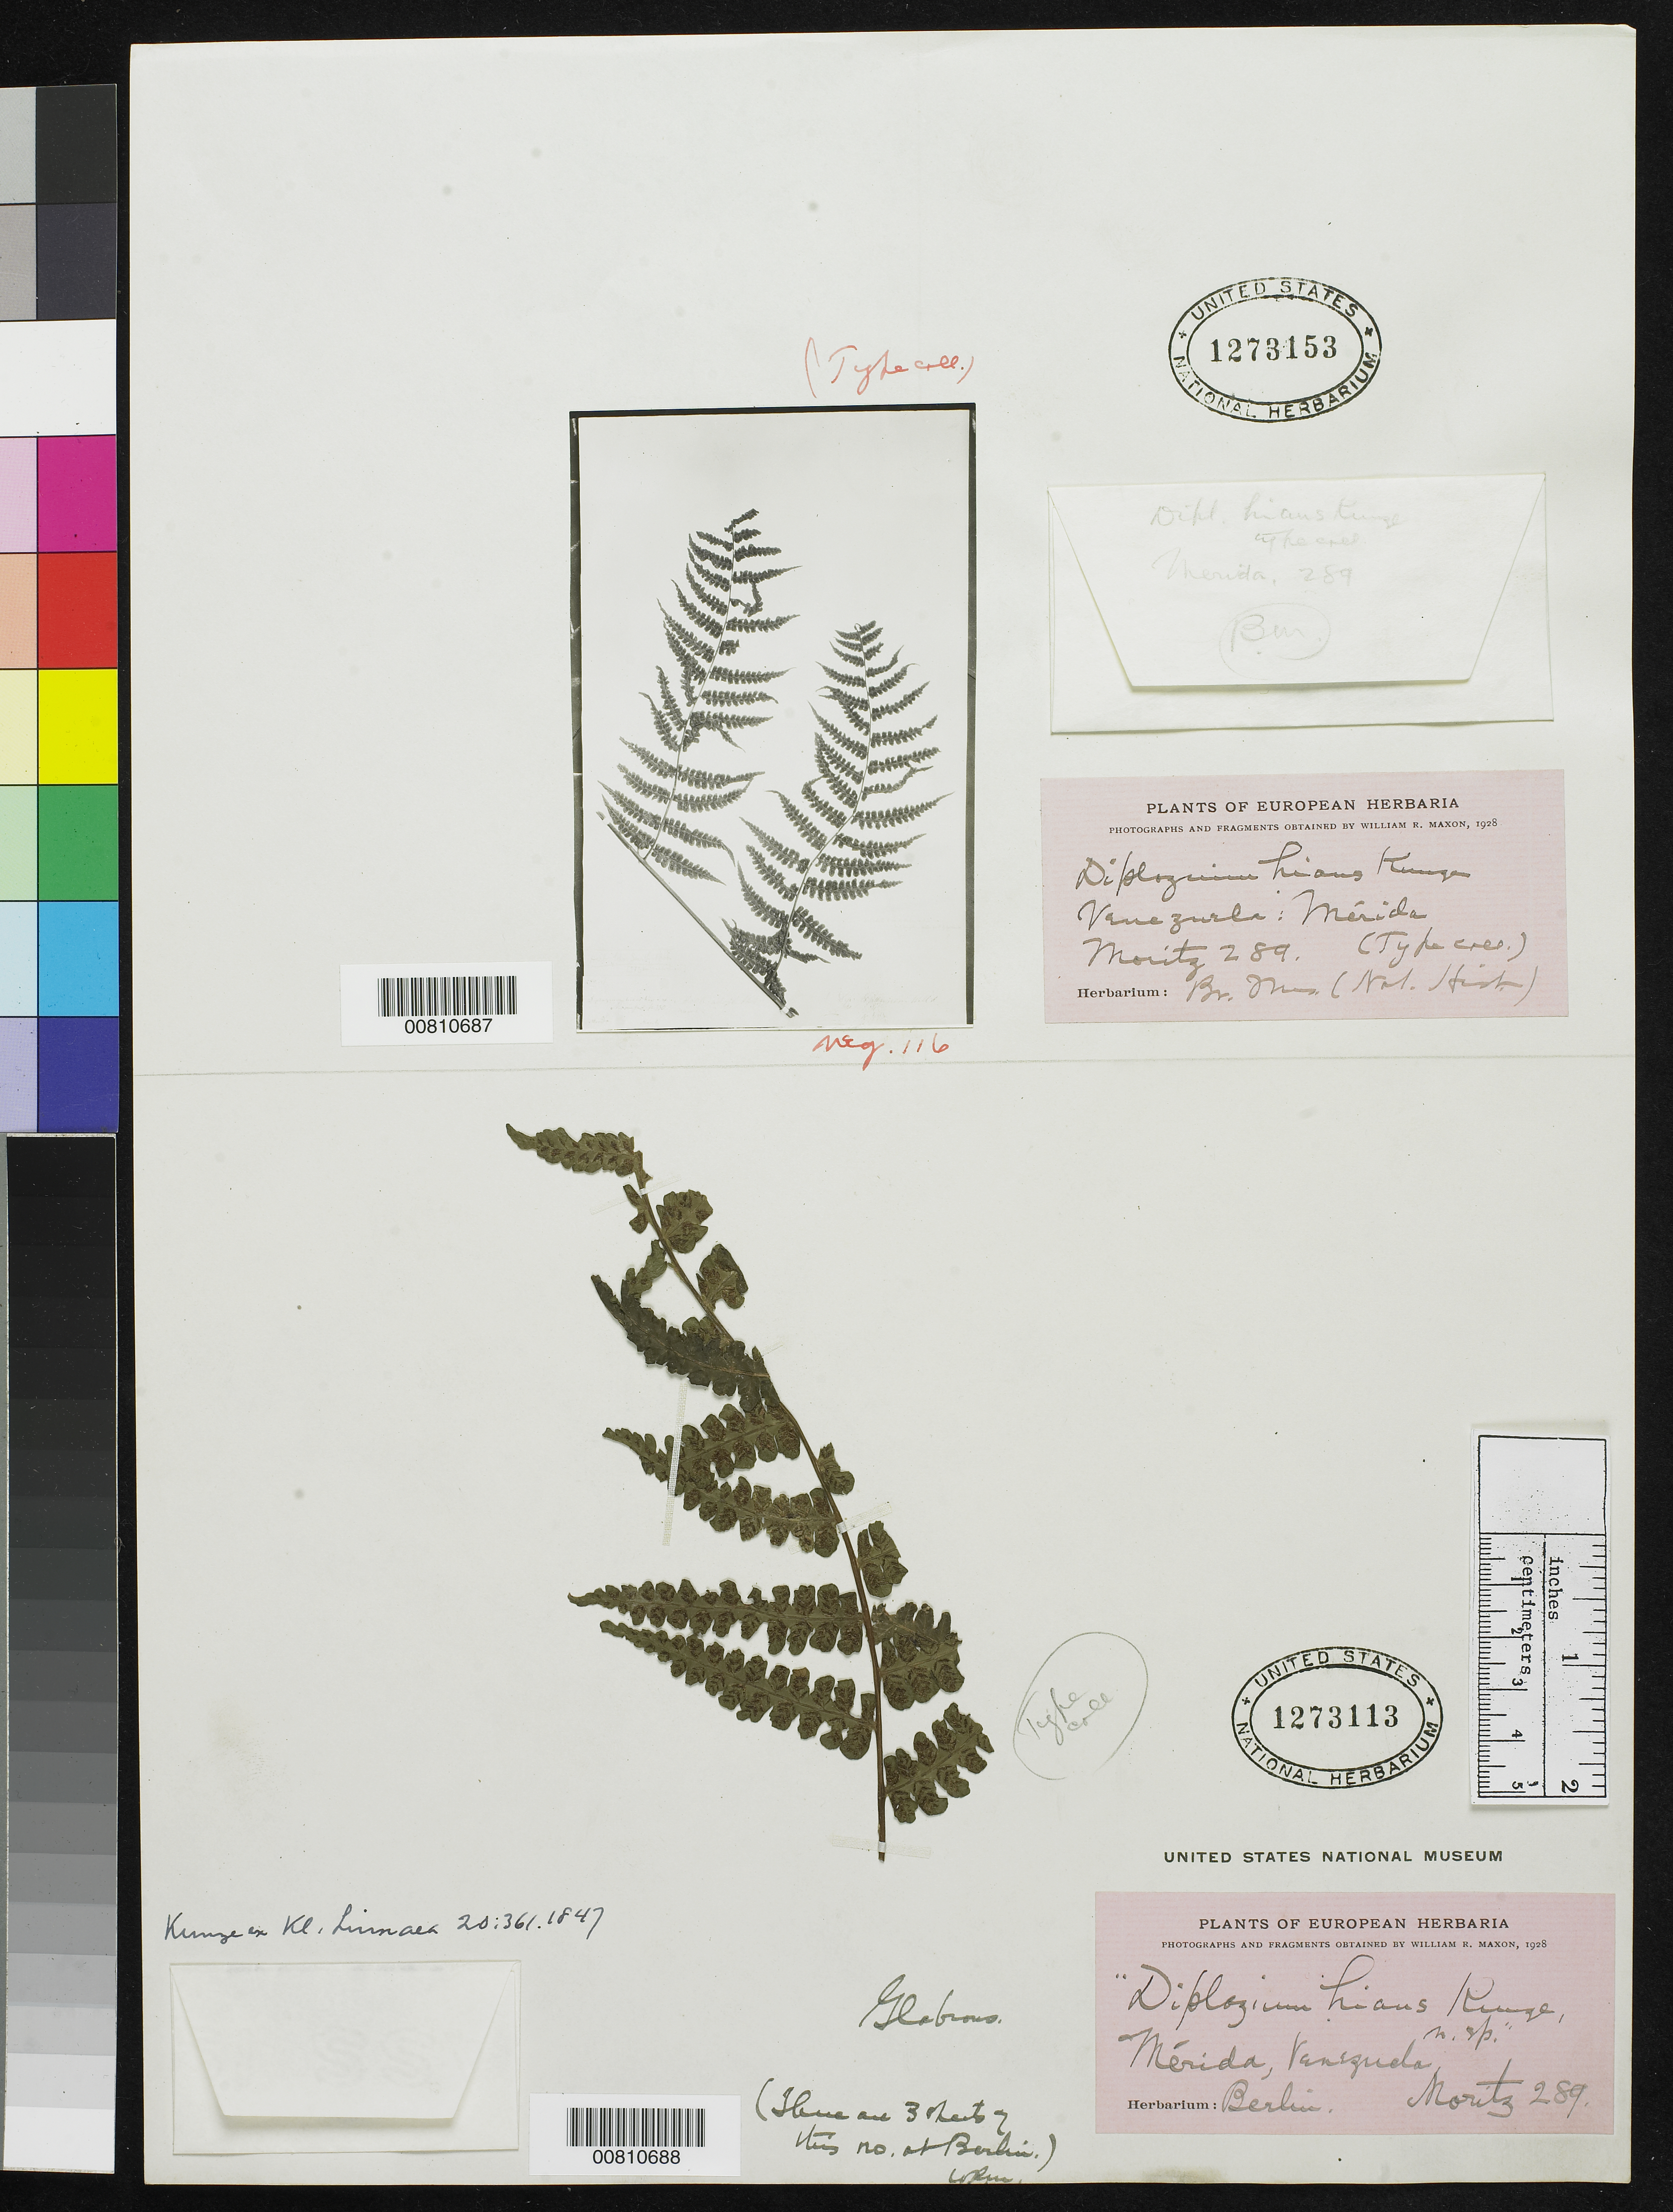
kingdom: Plantae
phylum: Tracheophyta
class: Polypodiopsida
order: Polypodiales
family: Athyriaceae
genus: Diplazium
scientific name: Diplazium hians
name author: Kunze ex Klotzsch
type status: Type Fragment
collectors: A. Moritz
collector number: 289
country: Venezuela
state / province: Mérida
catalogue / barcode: US 1273113